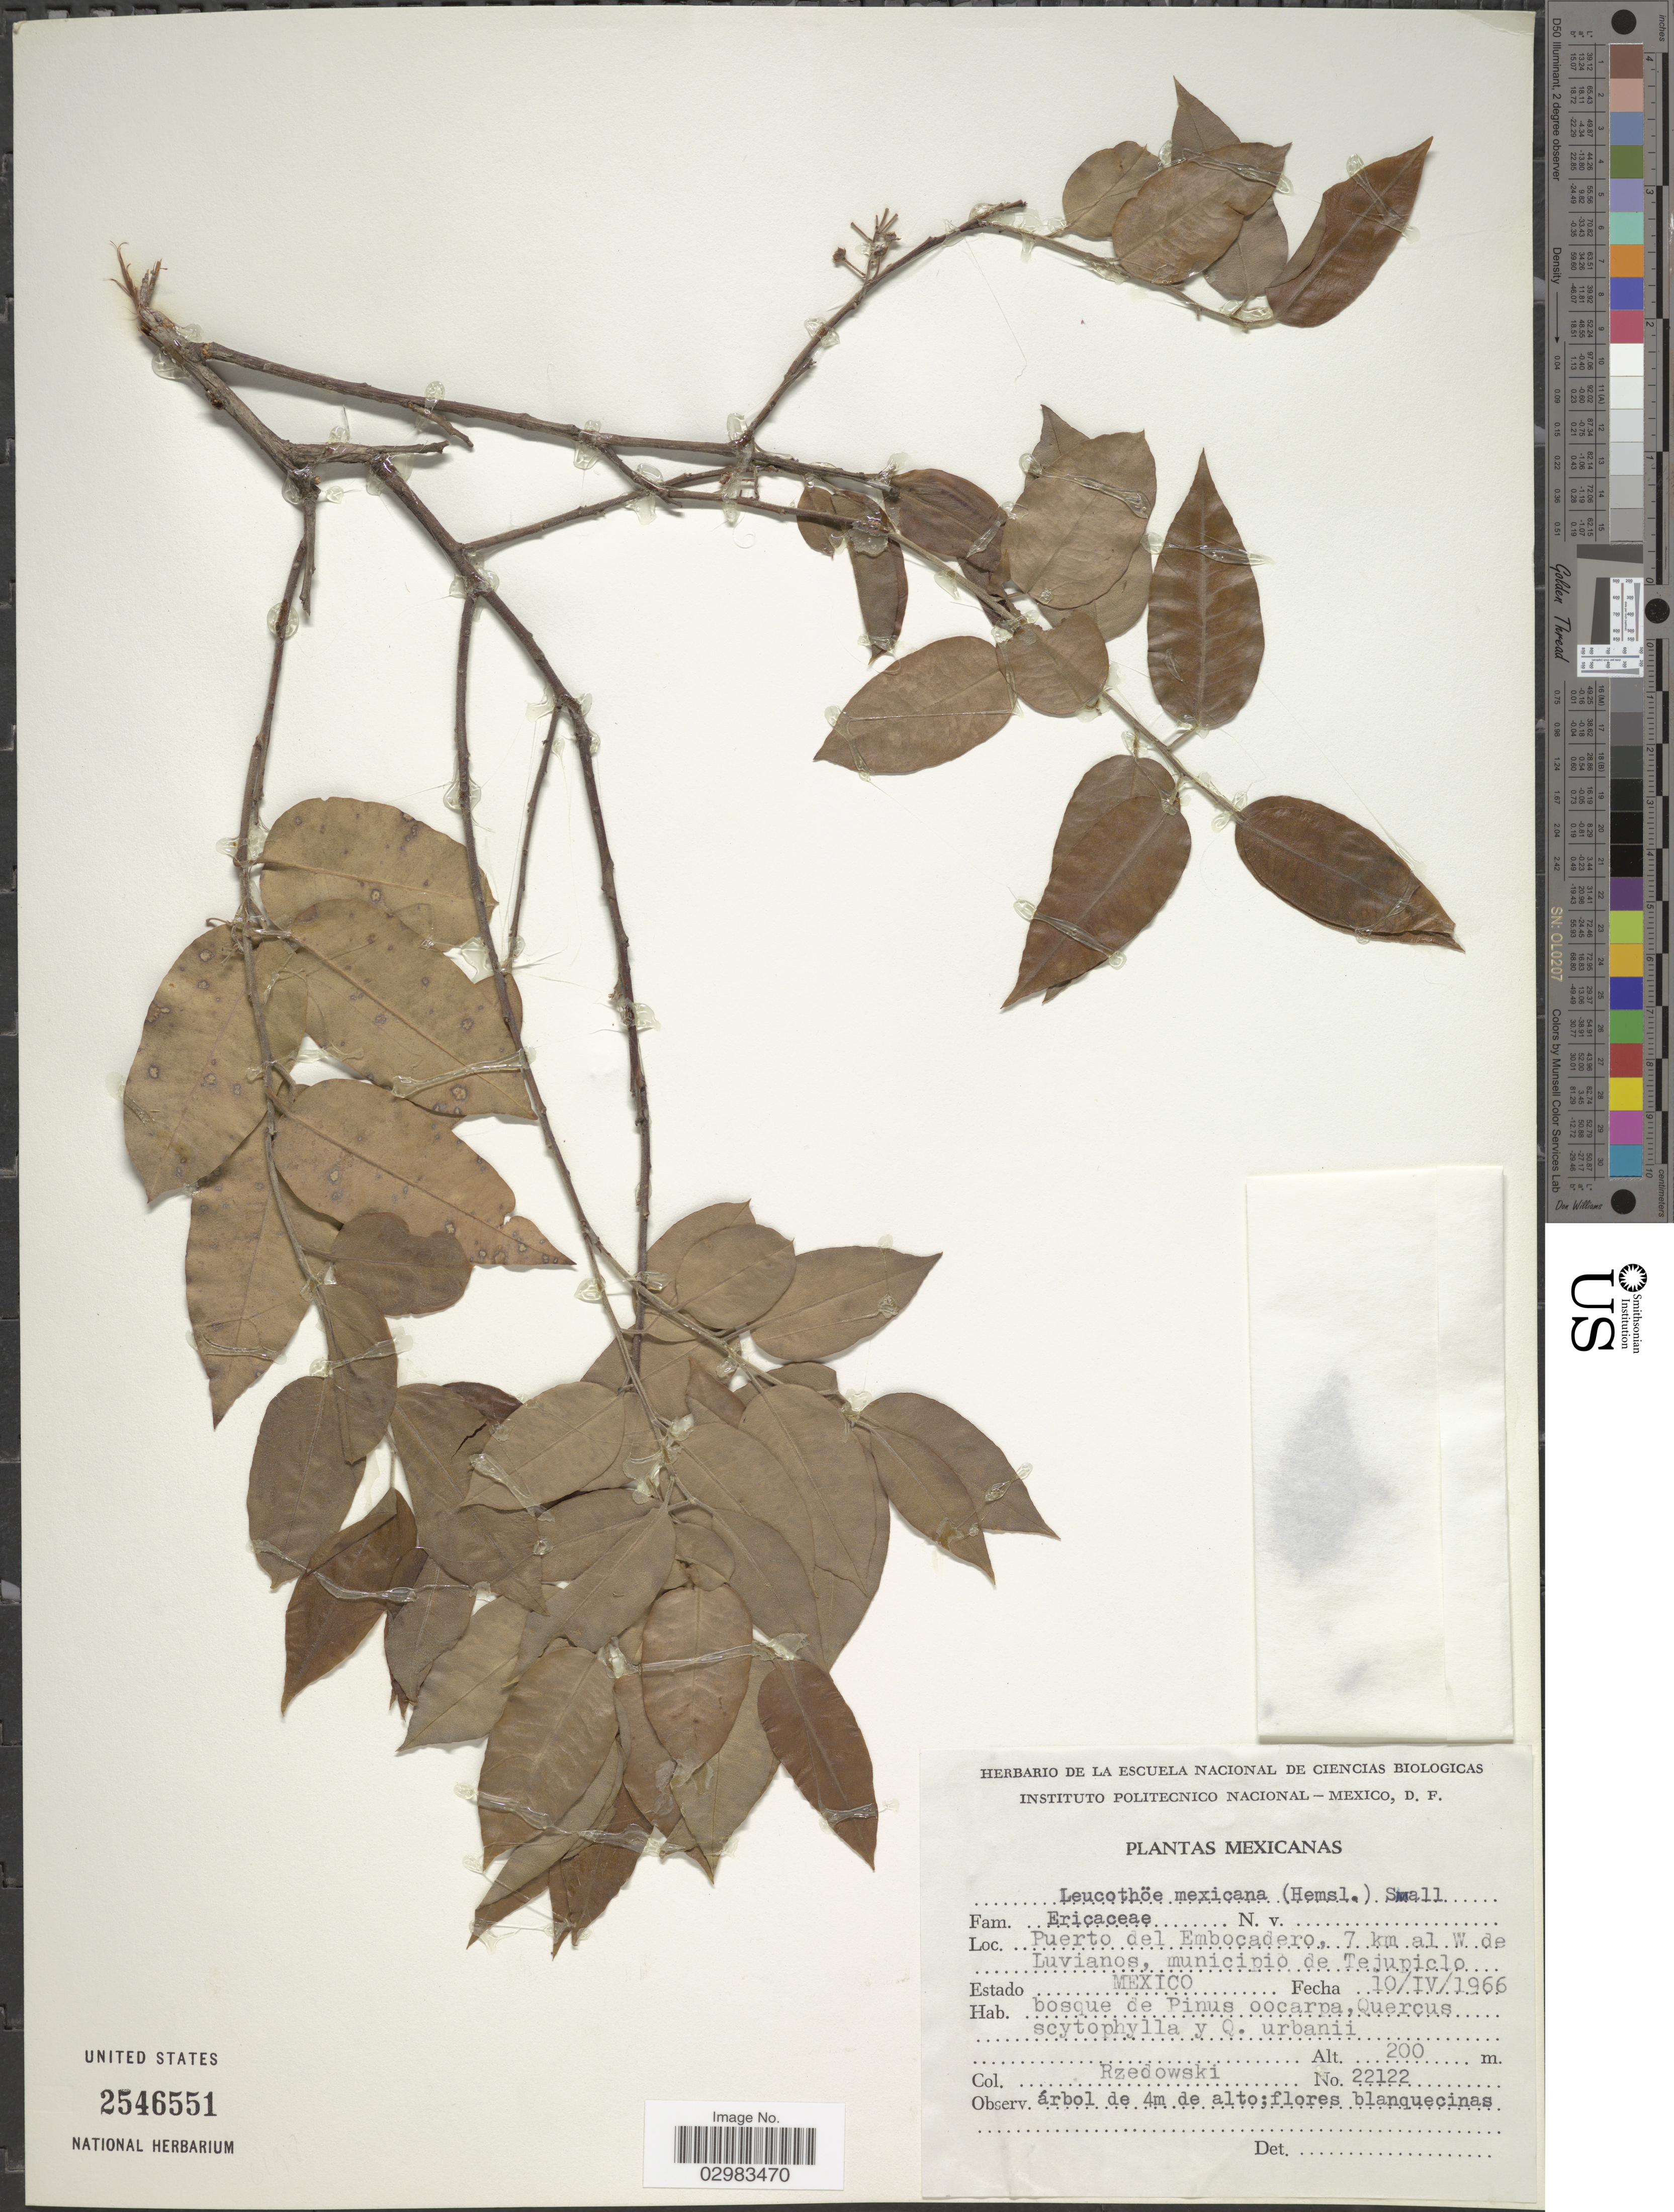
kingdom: Plantae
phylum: Tracheophyta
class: Magnoliopsida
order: Ericales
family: Ericaceae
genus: Leucothoe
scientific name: Leucothoë mexicana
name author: (Hemsl.) Small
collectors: Rzedowski, --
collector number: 22122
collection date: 1966-04-10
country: Mexico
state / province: México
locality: Puerto del Embocadero, 7 km al W de Luvianos, municipio de Tejupiclo.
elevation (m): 200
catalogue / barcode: US 2546551